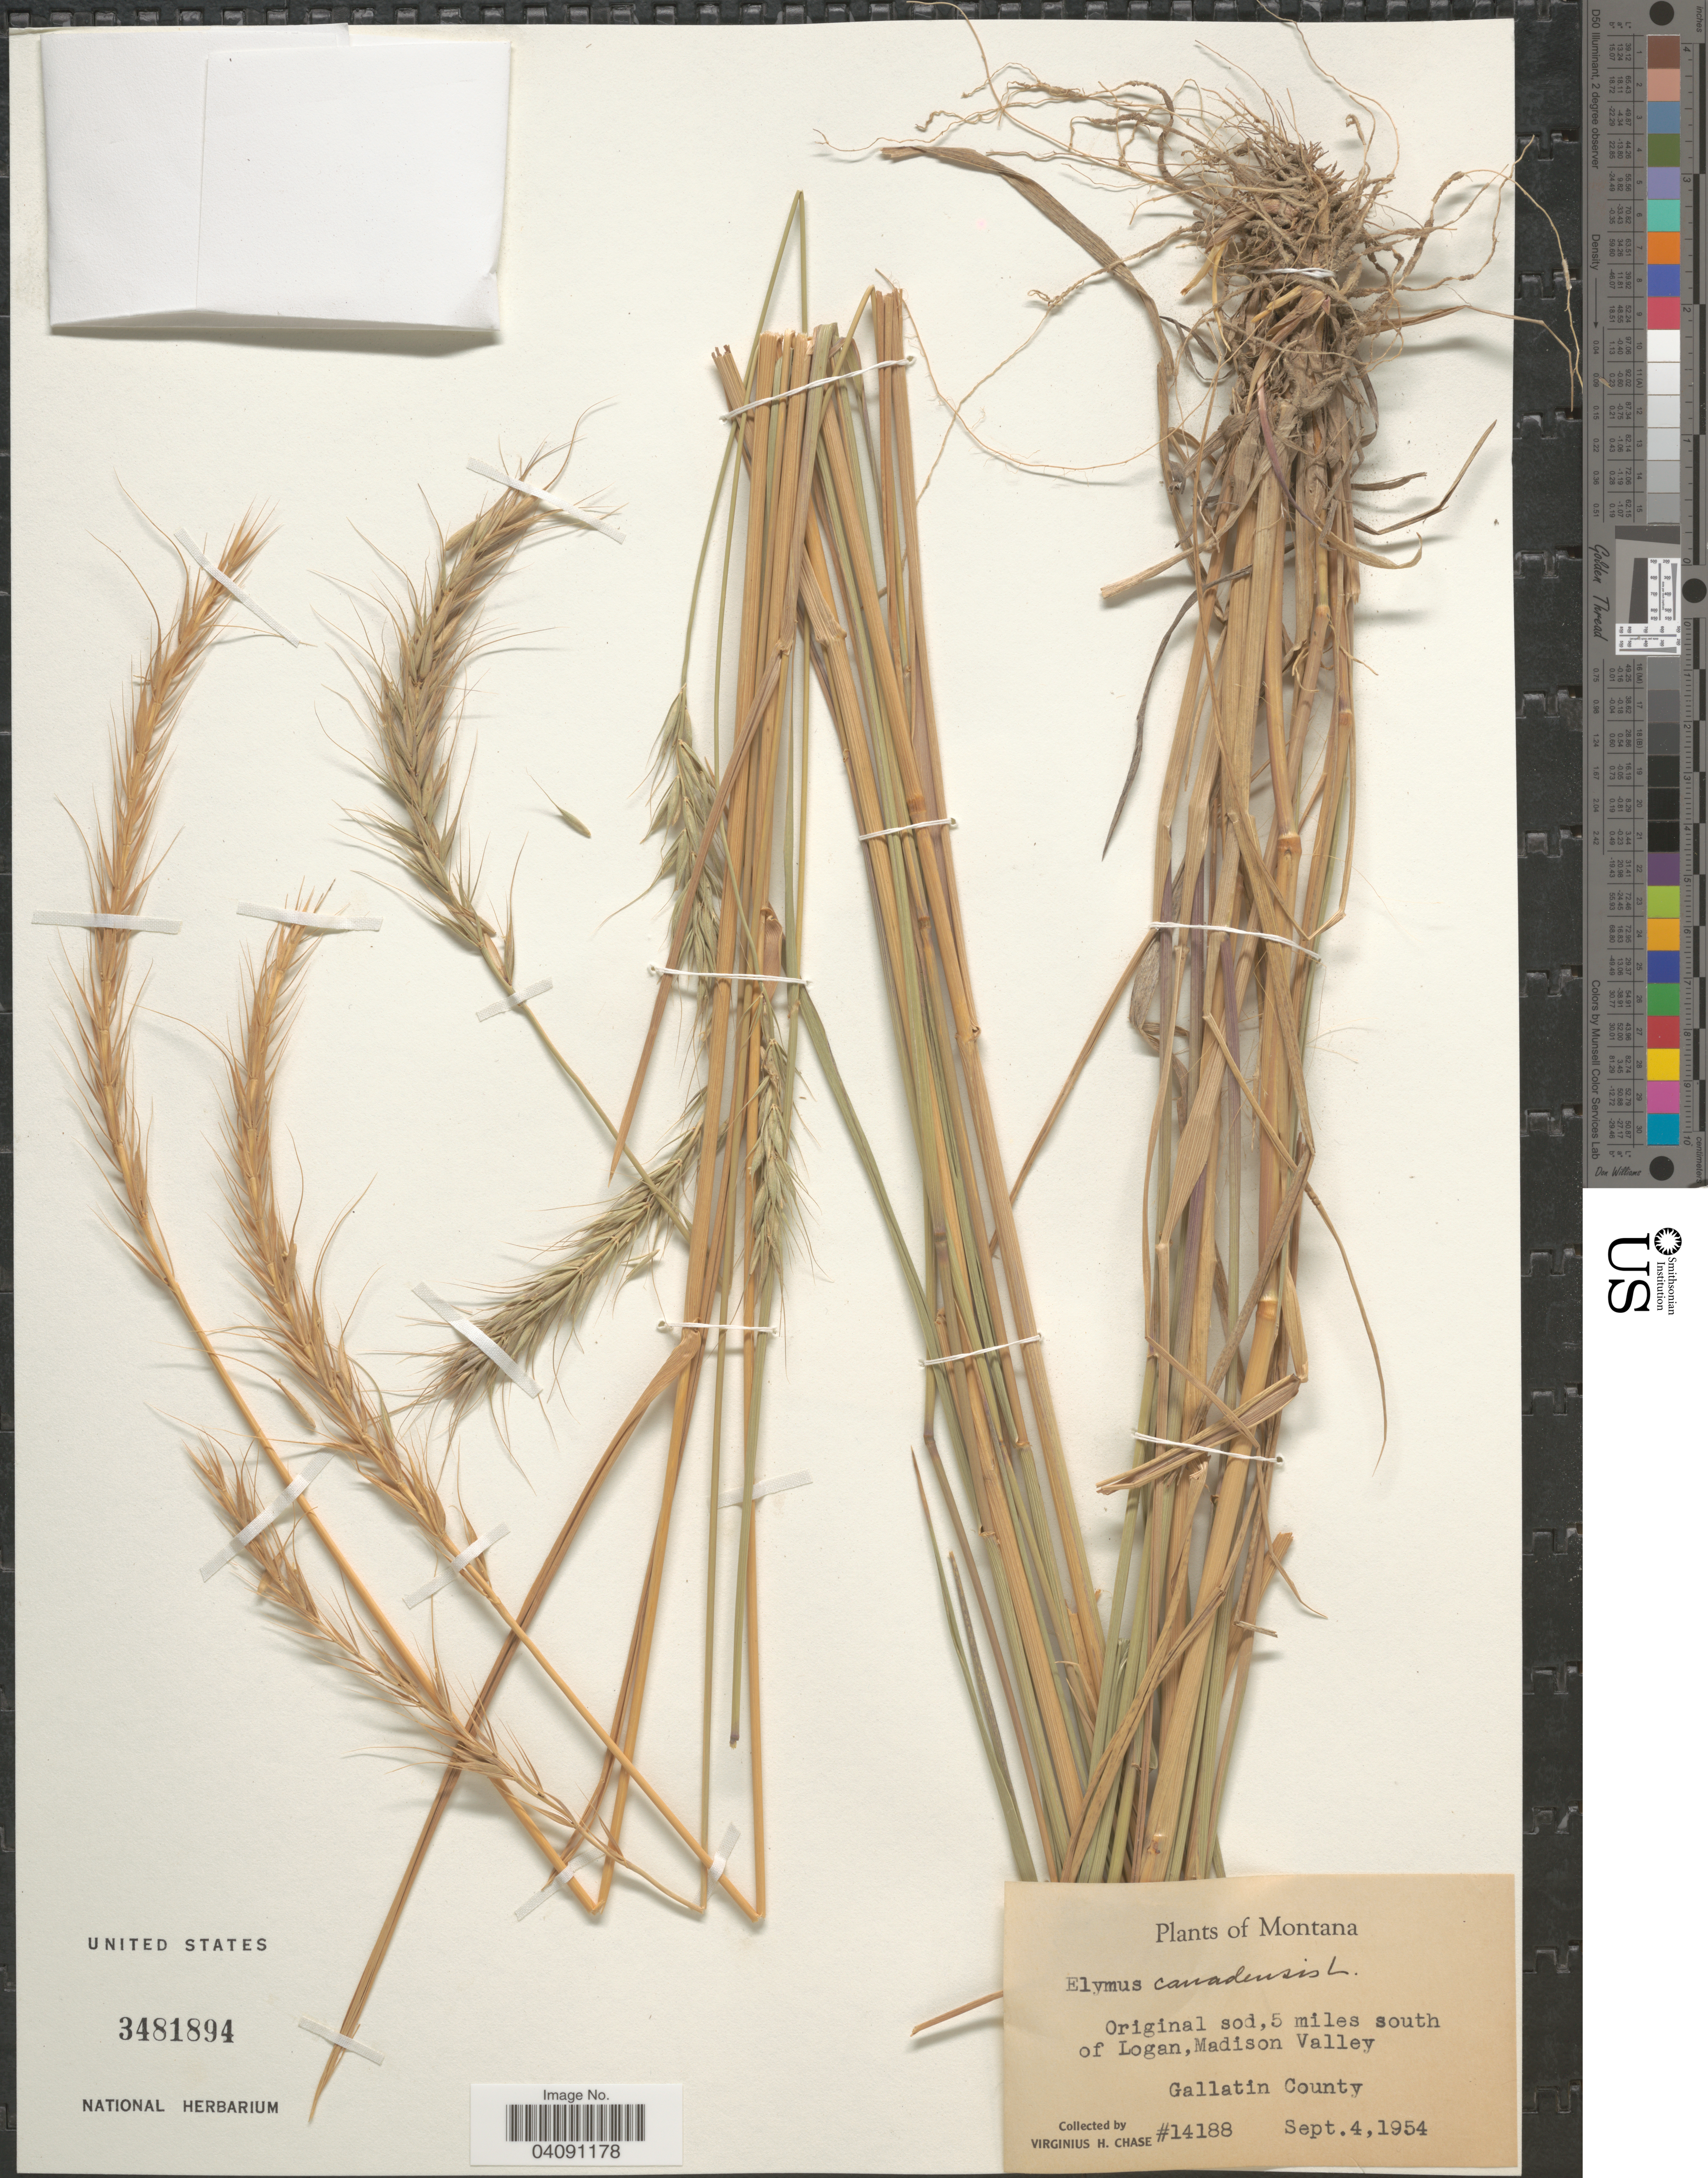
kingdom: Plantae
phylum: Tracheophyta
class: Liliopsida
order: Poales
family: Poaceae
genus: Elymus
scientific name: Elymus canadensis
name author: L.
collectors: V. H. Chase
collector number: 14188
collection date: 1954-09-04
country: United States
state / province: Montana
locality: Original sod, 5 miles south of Logan, Madison Valley. Gallatin County.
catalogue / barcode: US 3481894